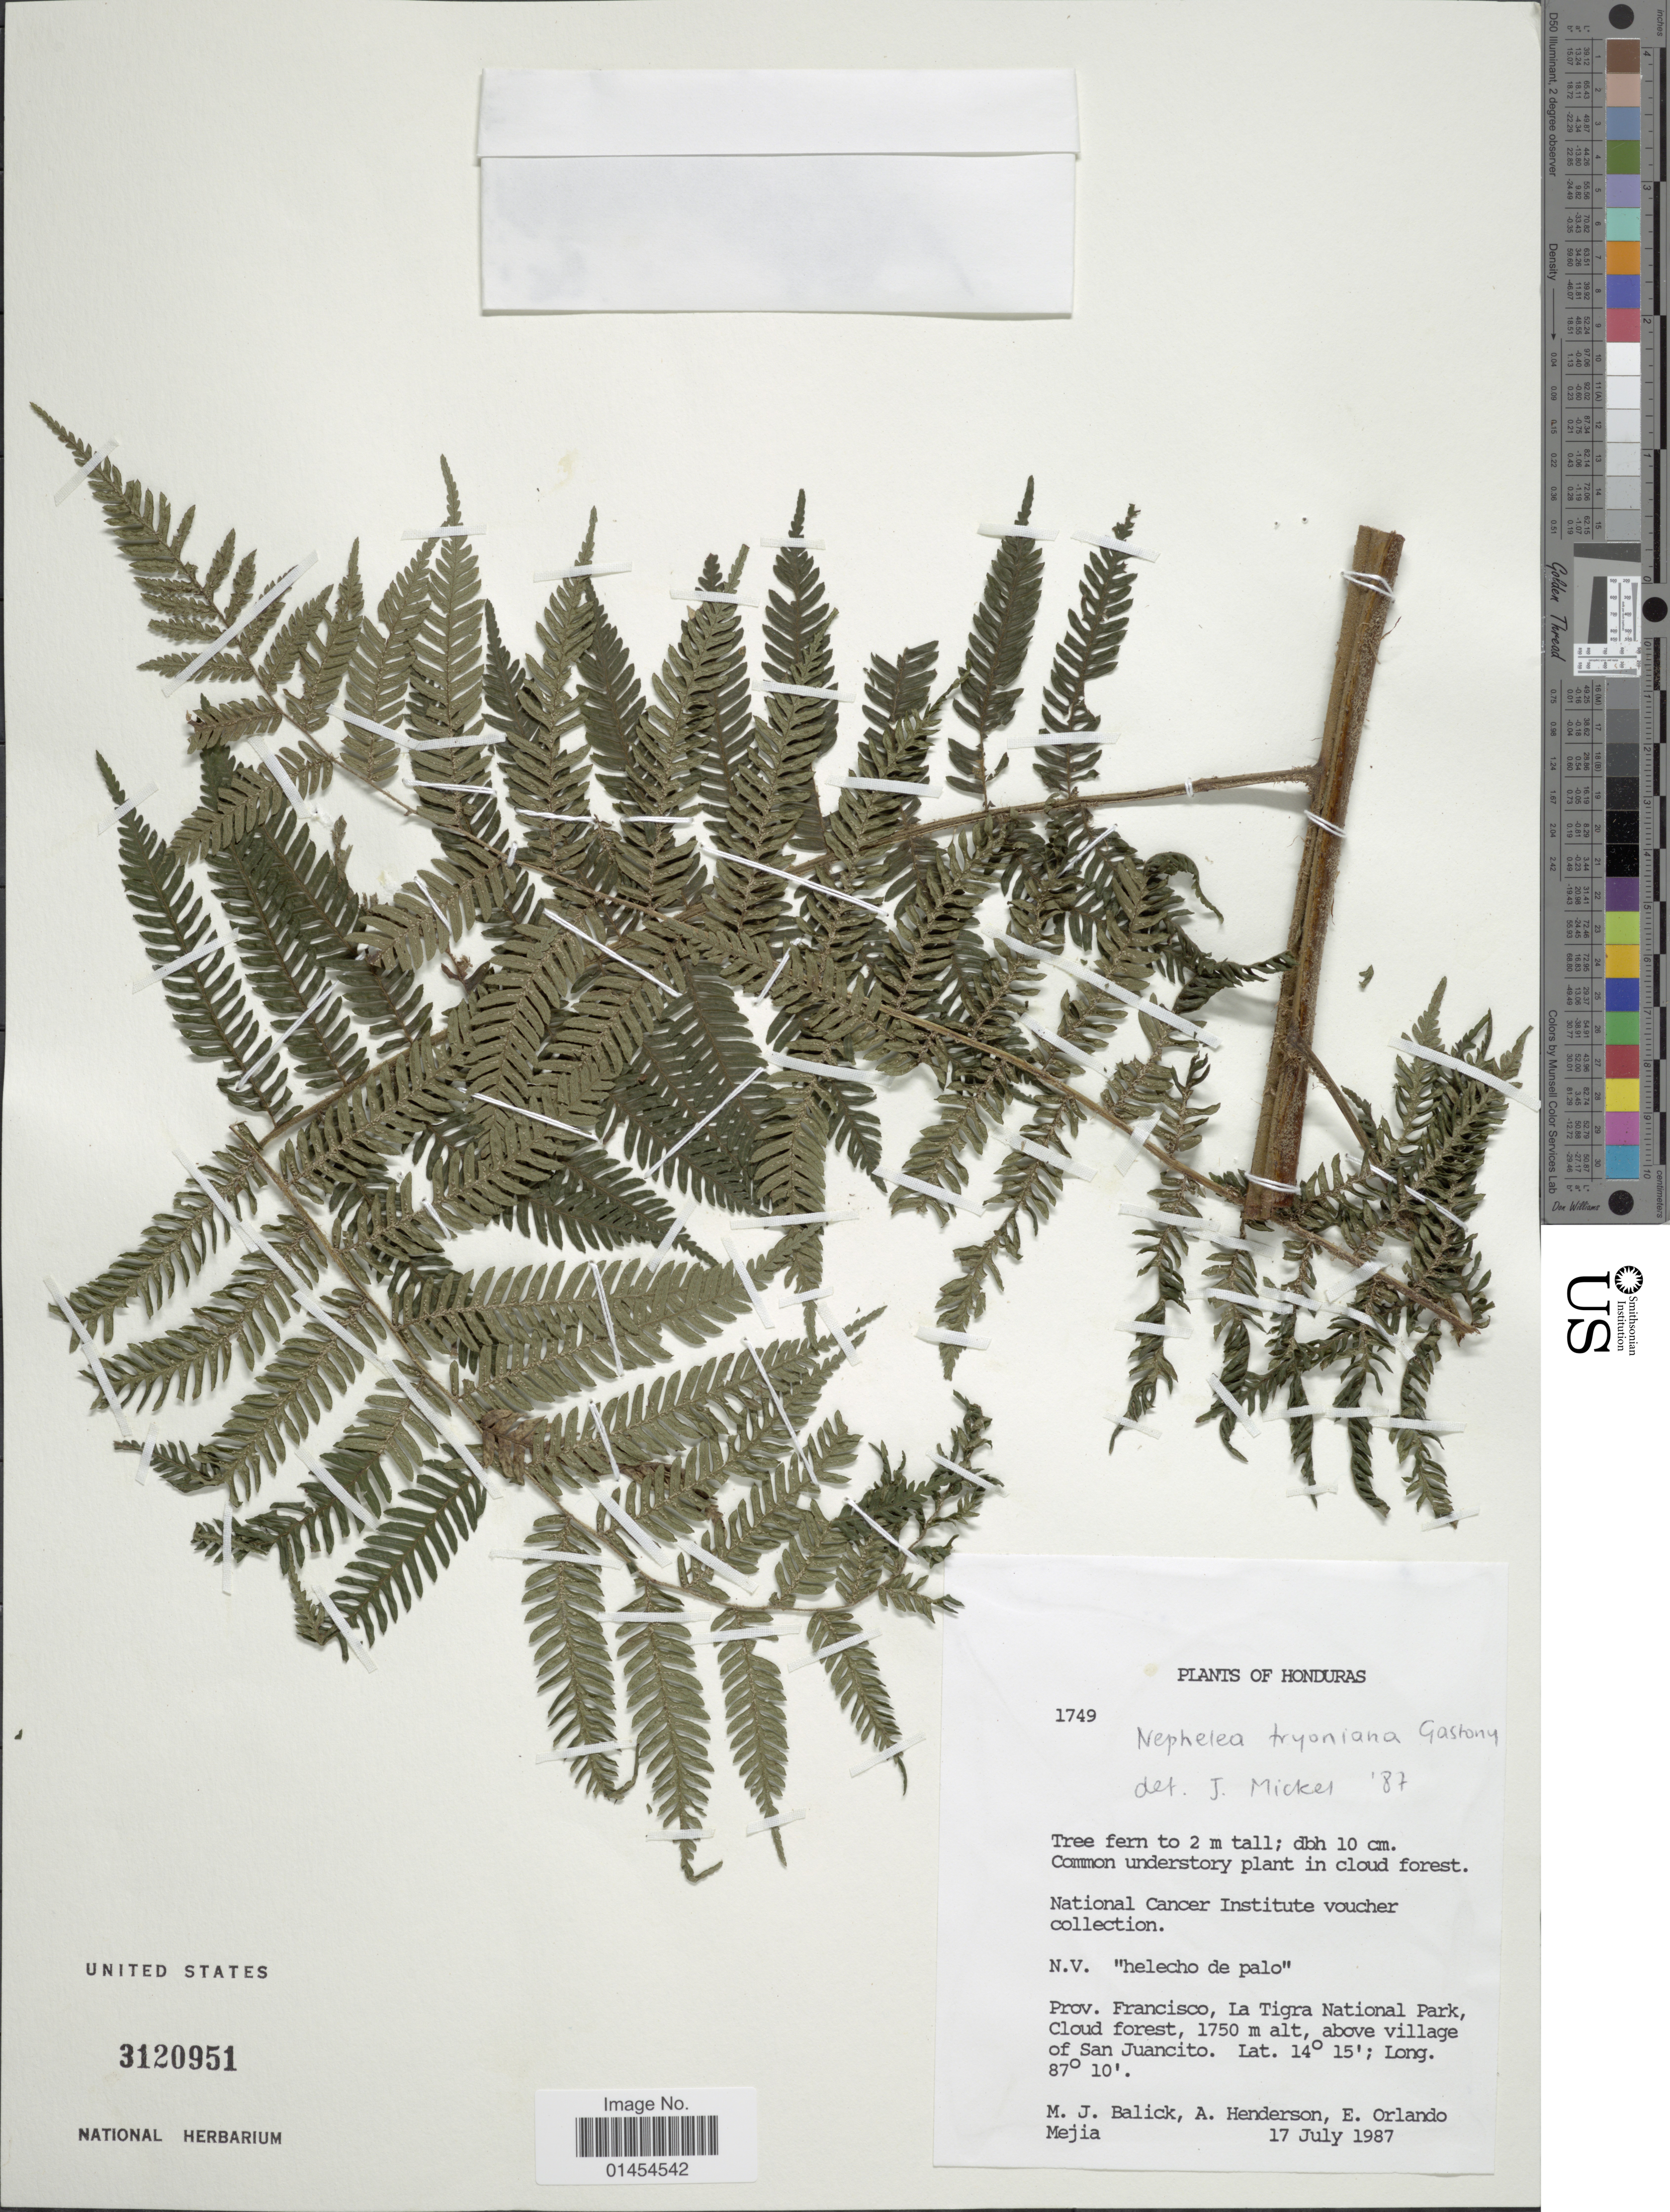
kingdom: Plantae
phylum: Tracheophyta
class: Polypodiopsida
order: Cyatheales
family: Cyatheaceae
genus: Alsophila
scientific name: Alsophila tryoniana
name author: (Gastony) D.S. Conant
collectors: M. J. Balick, A. Henderson & E. Orlando Mejia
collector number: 1749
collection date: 1987-07-17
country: Honduras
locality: Prov. Francisco, La Tigra National Park, Cloud foest, above village of San Juancito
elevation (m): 1750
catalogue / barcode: US 3120951